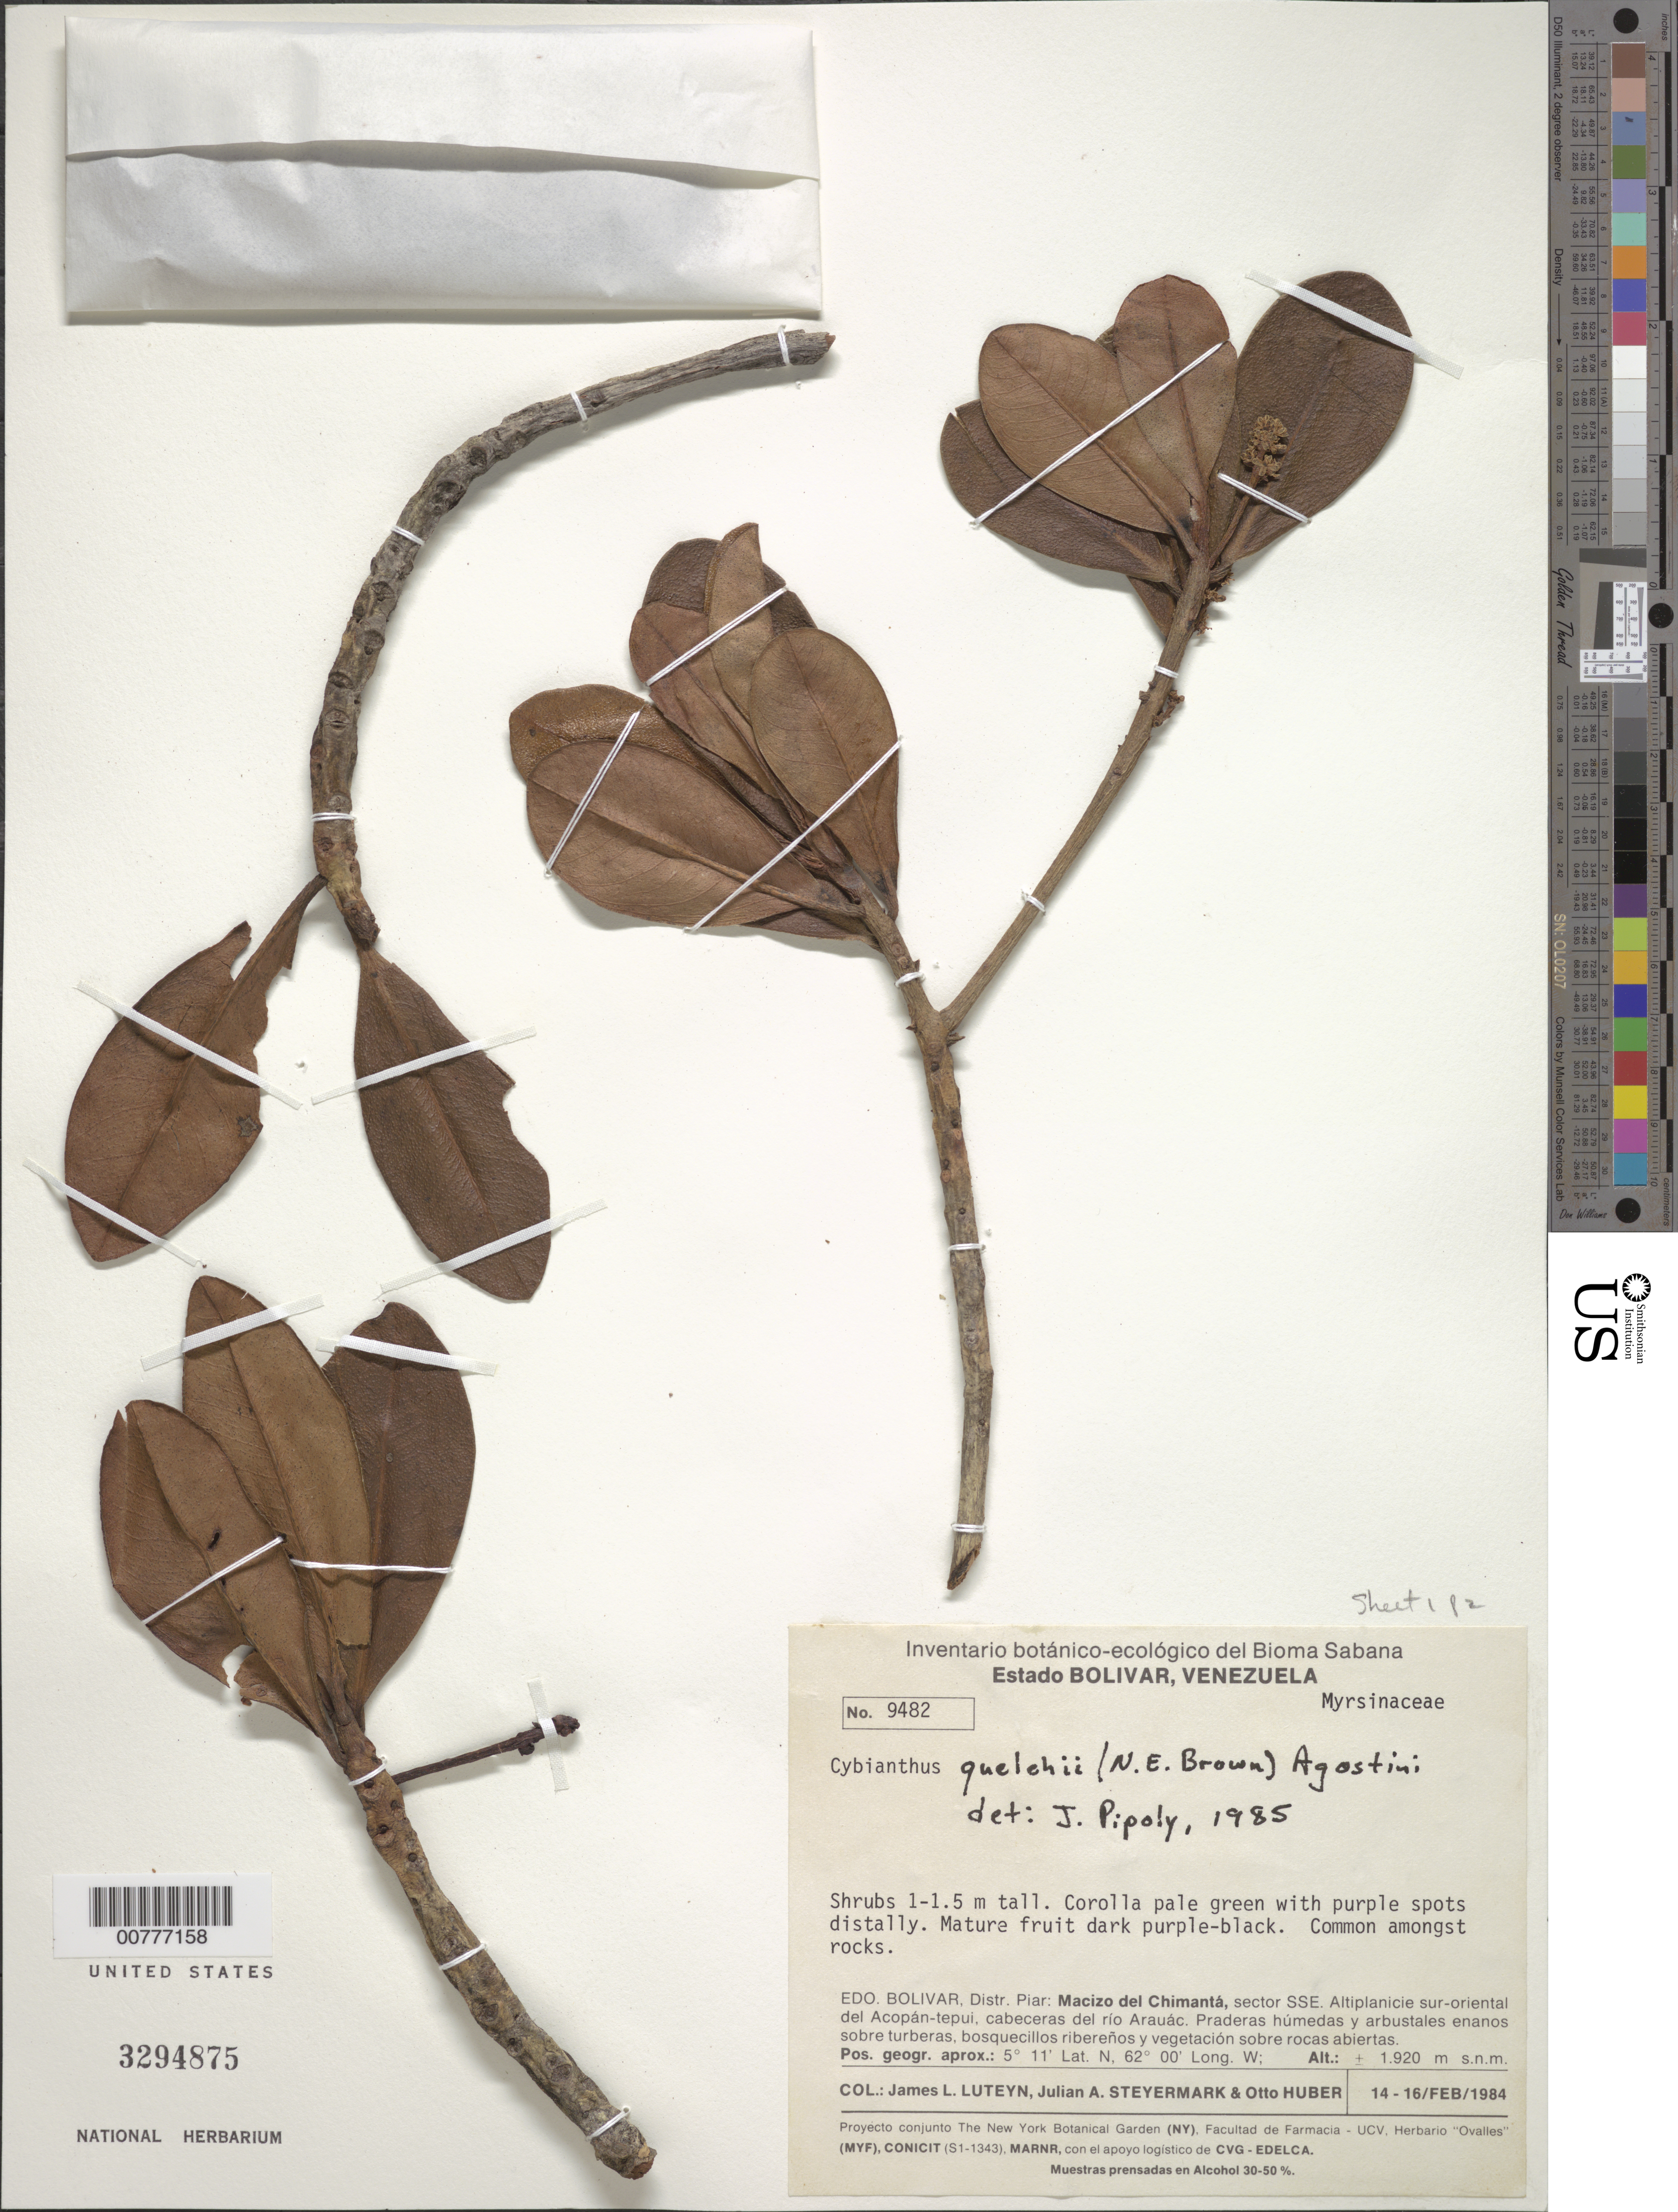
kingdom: Plantae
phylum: Tracheophyta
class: Magnoliopsida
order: Ericales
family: Primulaceae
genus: Cybianthus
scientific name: Cybianthus quelchii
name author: (N.E. Br.) G. Agostini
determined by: Pipoly, J. J., III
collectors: J. L. Luteyn, J. Steyermark & O. Huber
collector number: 9482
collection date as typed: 14-Feb-84 to 16-Feb-84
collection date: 1984-02-14/1984-02-16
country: Venezuela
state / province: Bolívar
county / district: Piar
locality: Macizo del Chimantá, sector SSE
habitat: Praderas húmedas y arabustales enanos sobre turberas, bosquecillos riberenos y veg sobre rocas abiertas; amongst rocks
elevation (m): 1920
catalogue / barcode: US 3294875